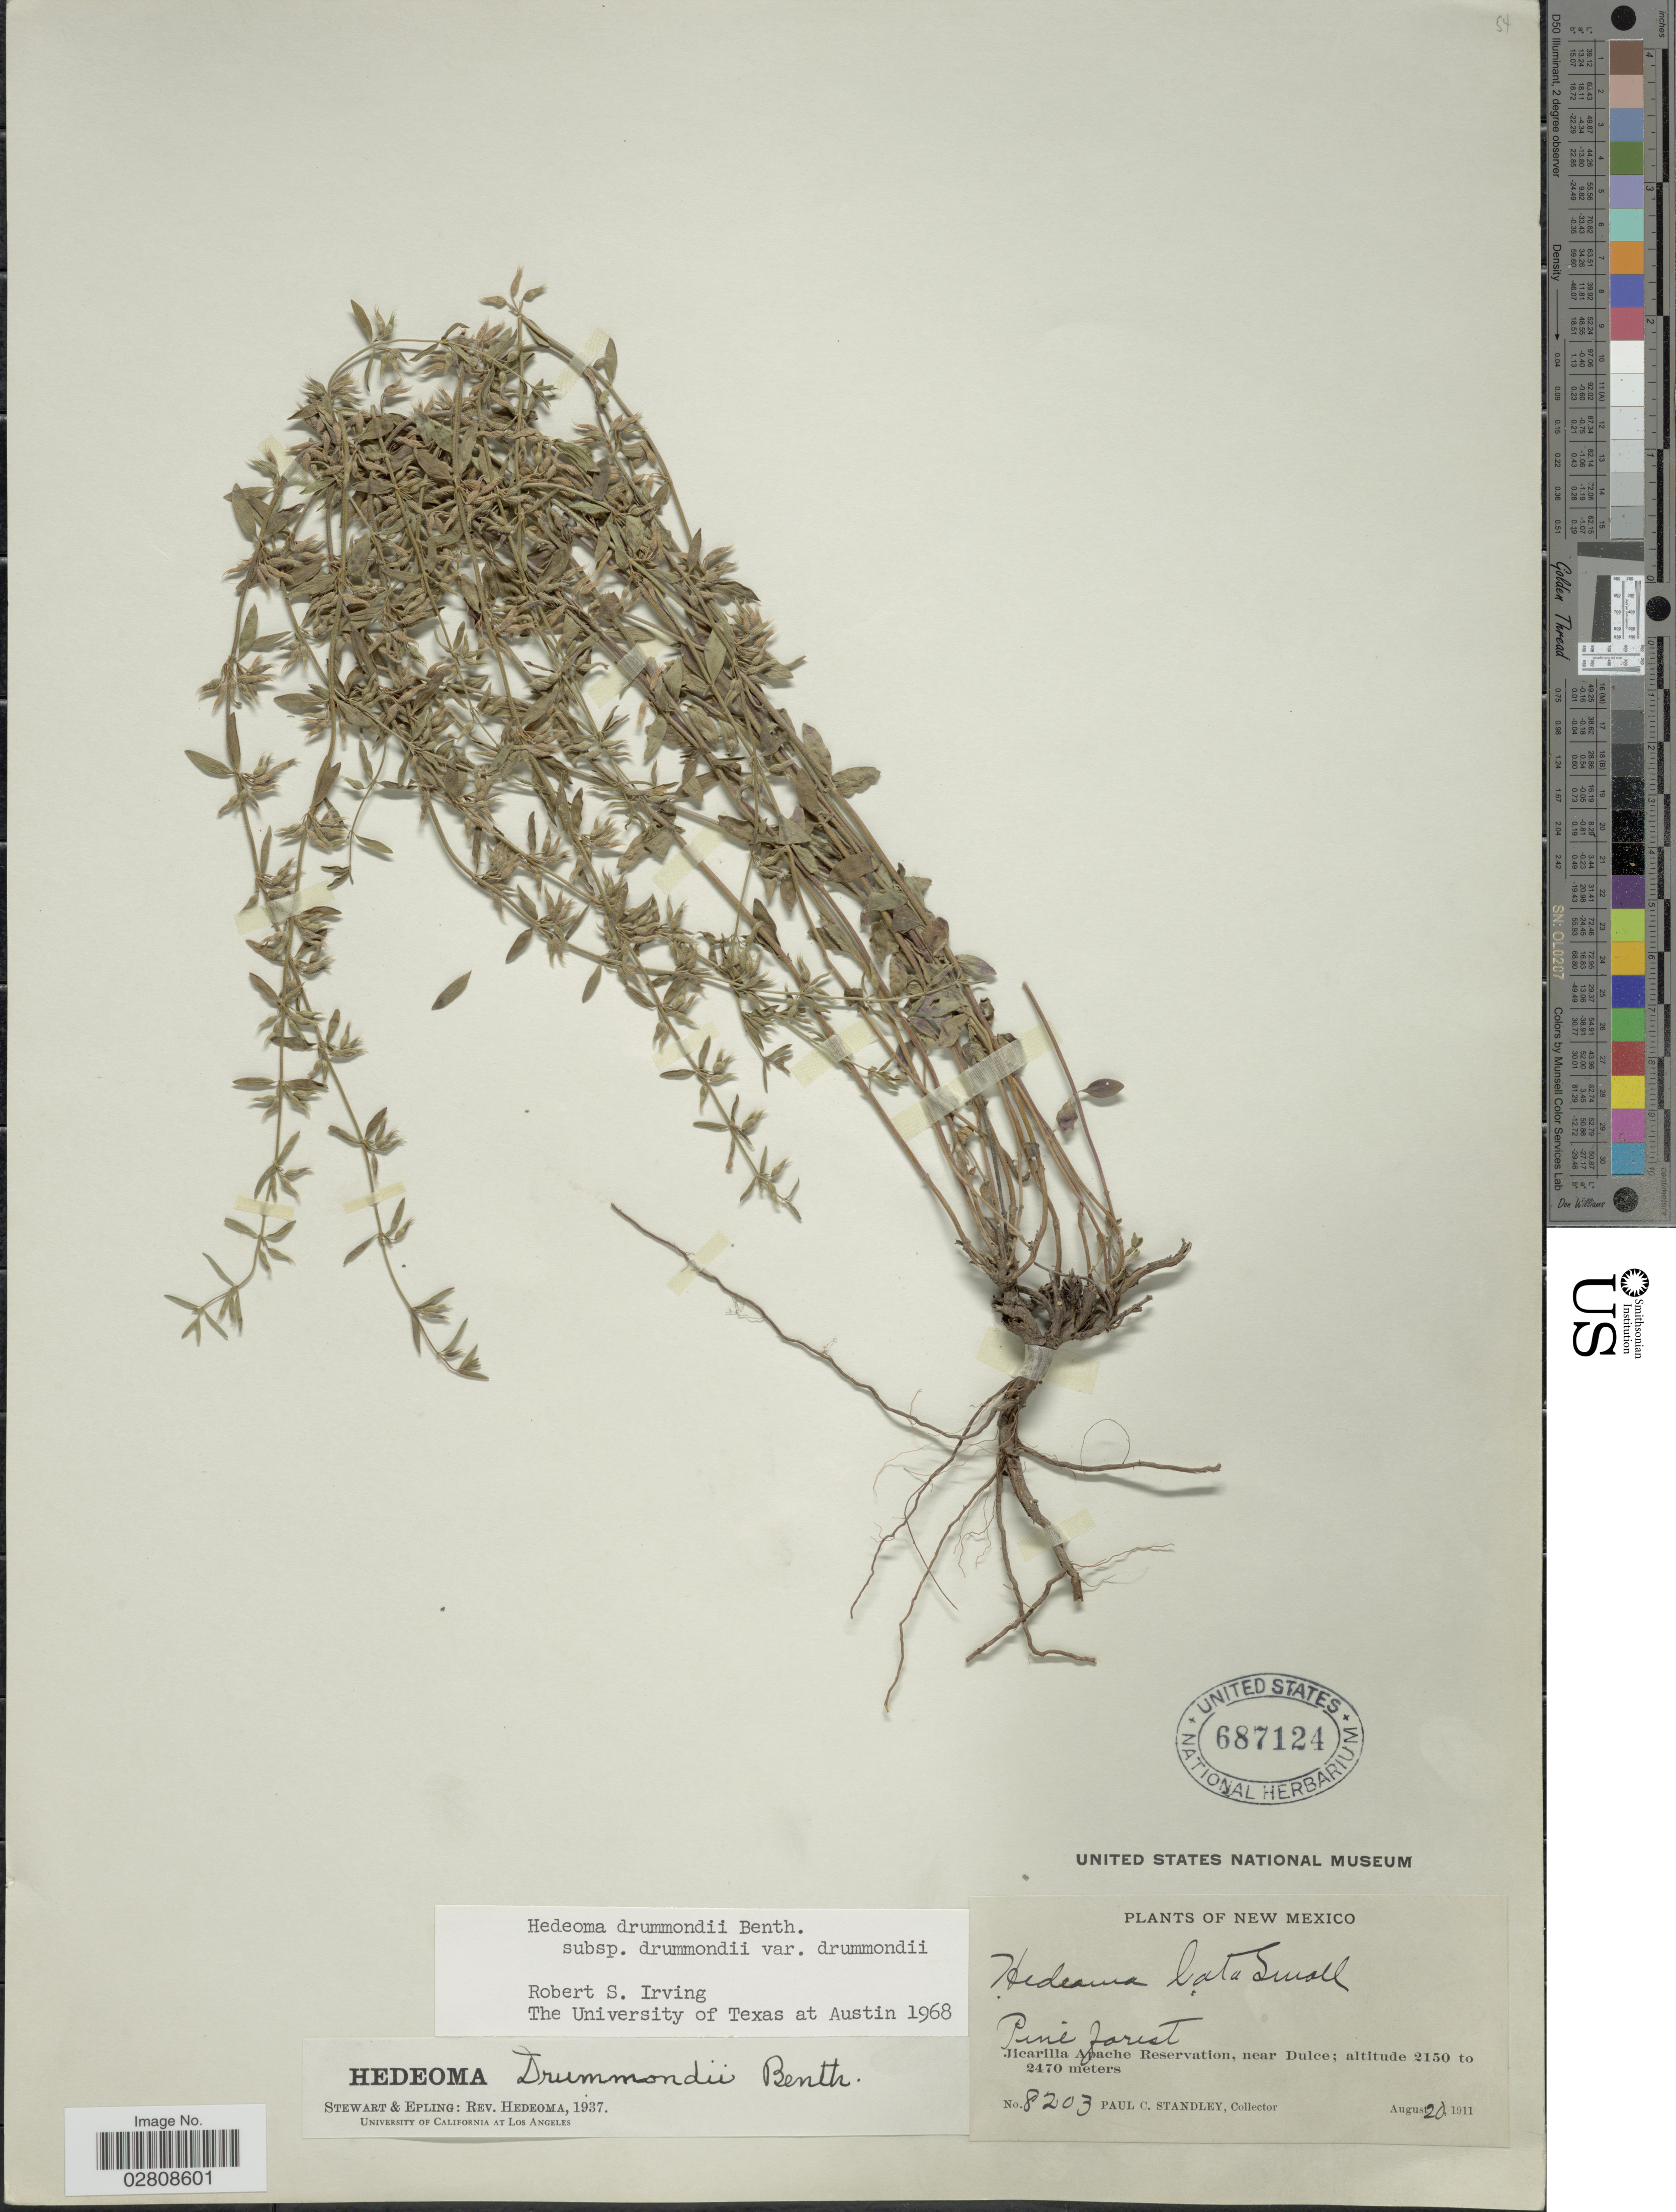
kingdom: Plantae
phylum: Tracheophyta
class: Magnoliopsida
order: Lamiales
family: Lamiaceae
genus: Hedeoma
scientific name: Hedeoma drummondii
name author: Benth.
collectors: P. C. Standley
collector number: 8203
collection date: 1911-08-20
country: United States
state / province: New Mexico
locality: Pine forest. Jicarilla Apache Reservation, near Dulce.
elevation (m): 2150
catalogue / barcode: US 687124